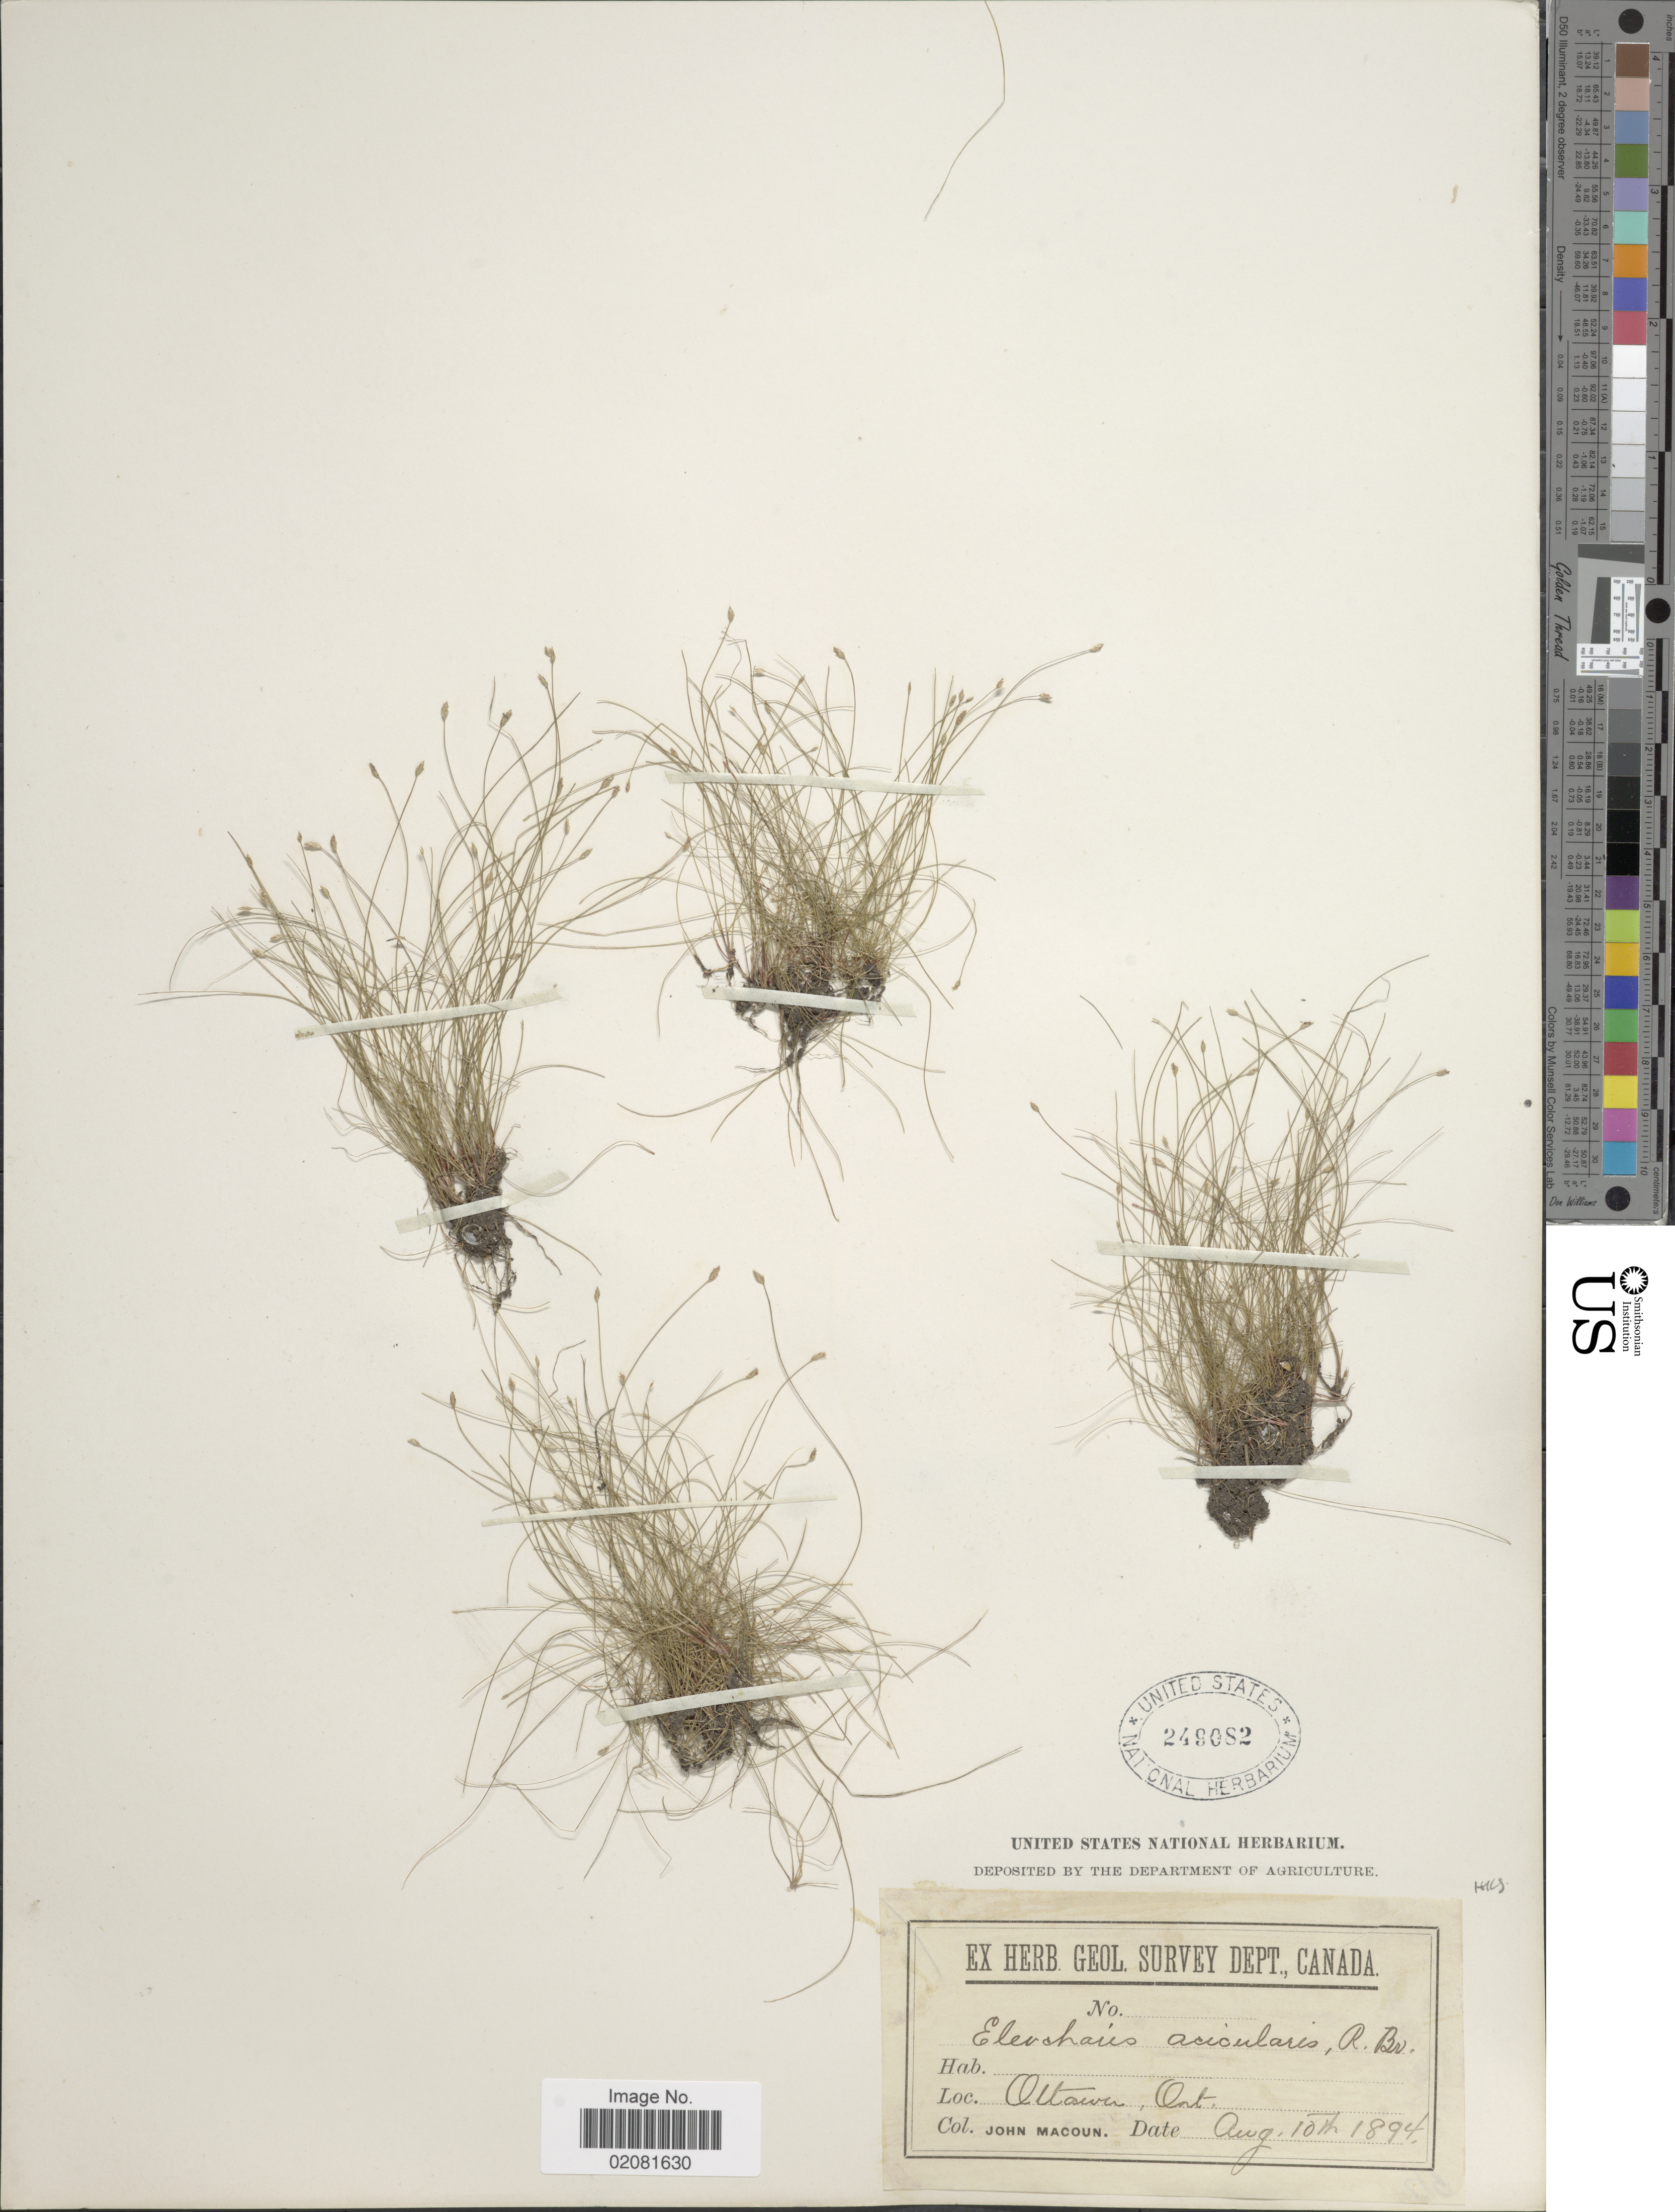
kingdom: Plantae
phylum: Tracheophyta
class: Liliopsida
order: Poales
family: Cyperaceae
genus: Eleocharis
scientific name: Eleocharis acicularis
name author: (L.) Roem. & Schult.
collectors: J. Macoun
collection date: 1894-08-10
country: Canada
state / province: Ontario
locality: Oltawa, Ont.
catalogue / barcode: US 249082